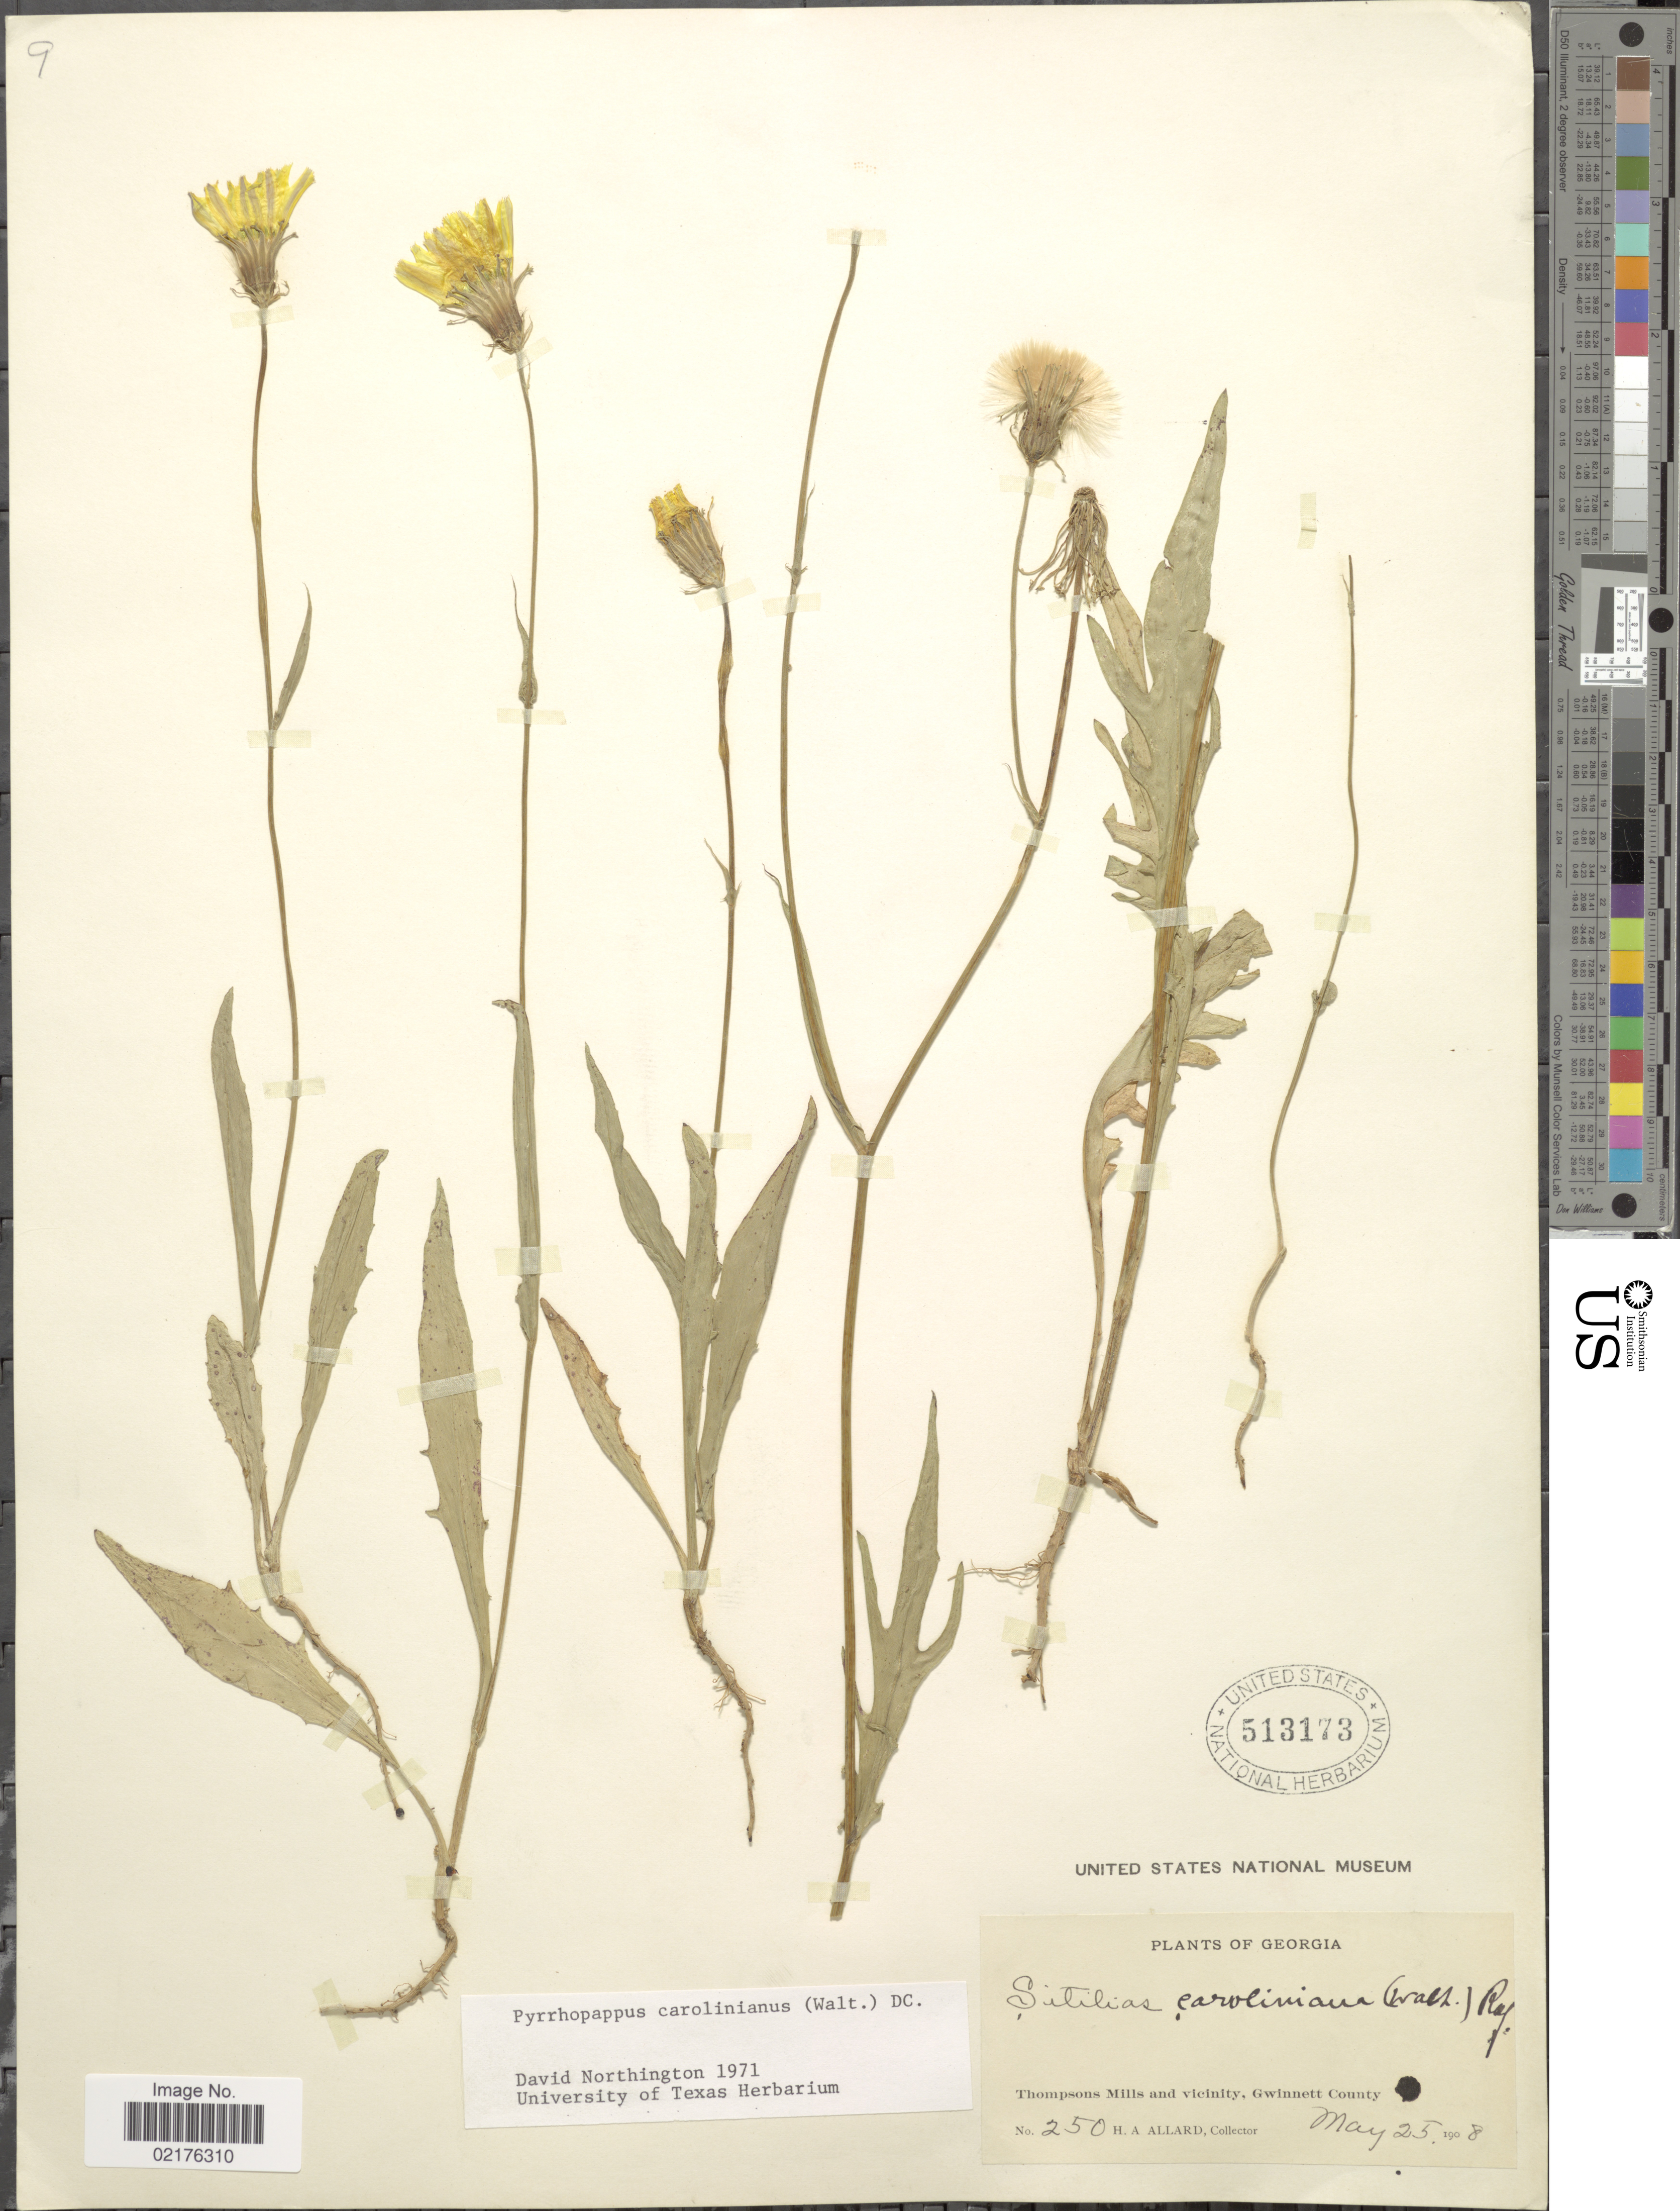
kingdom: Plantae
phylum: Tracheophyta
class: Magnoliopsida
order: Asterales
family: Asteraceae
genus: Pyrrhopappus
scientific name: Pyrrhopappus carolinianus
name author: (Walter) DC.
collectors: H. A. Allard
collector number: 250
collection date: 1908-05-25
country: United States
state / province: Georgia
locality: Thompson Mills and vicinity, Gwinnett County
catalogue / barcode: US 513173